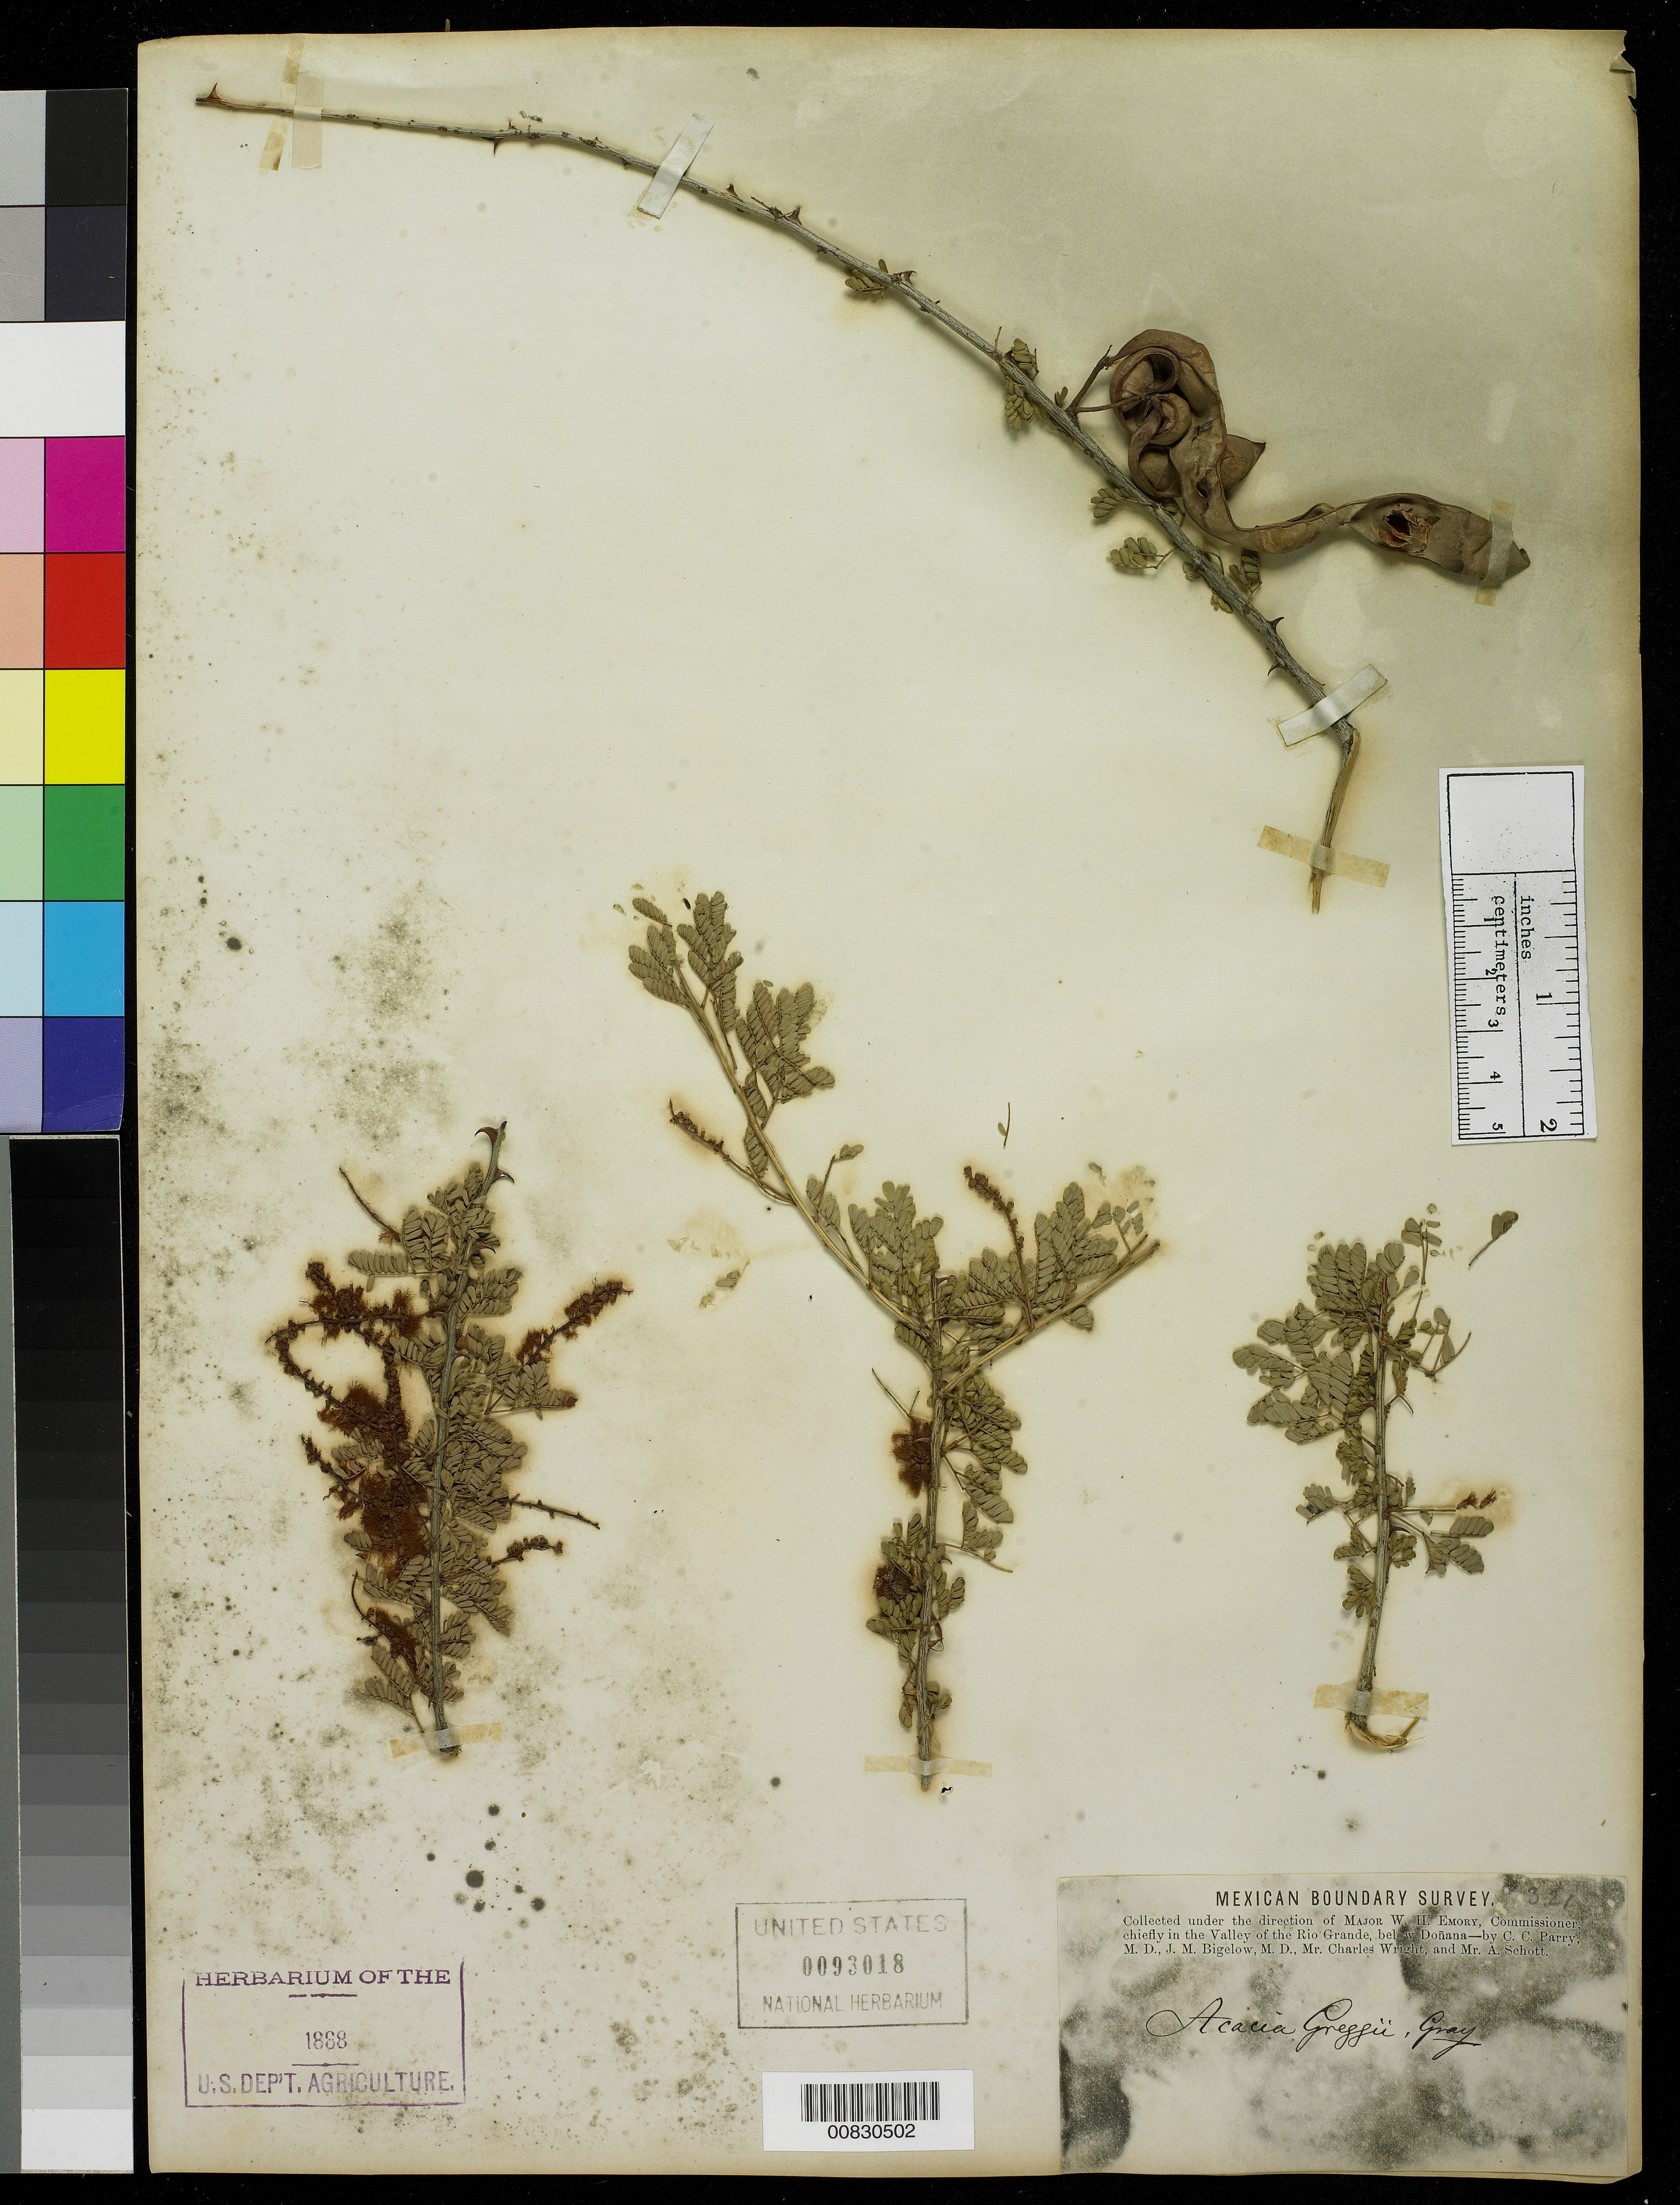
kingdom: Plantae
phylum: Tracheophyta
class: Magnoliopsida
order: Fabales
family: Fabaceae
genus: Senegalia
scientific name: Senegalia greggii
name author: (A. Gray) Britton & Rose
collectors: C. C. Parry, J. M. Bigelow, C. Wright & A. C. V. Schott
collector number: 321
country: United States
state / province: New Mexico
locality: Valley of the Rio Grande, below Doñana, New Mexico.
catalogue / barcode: US 93018